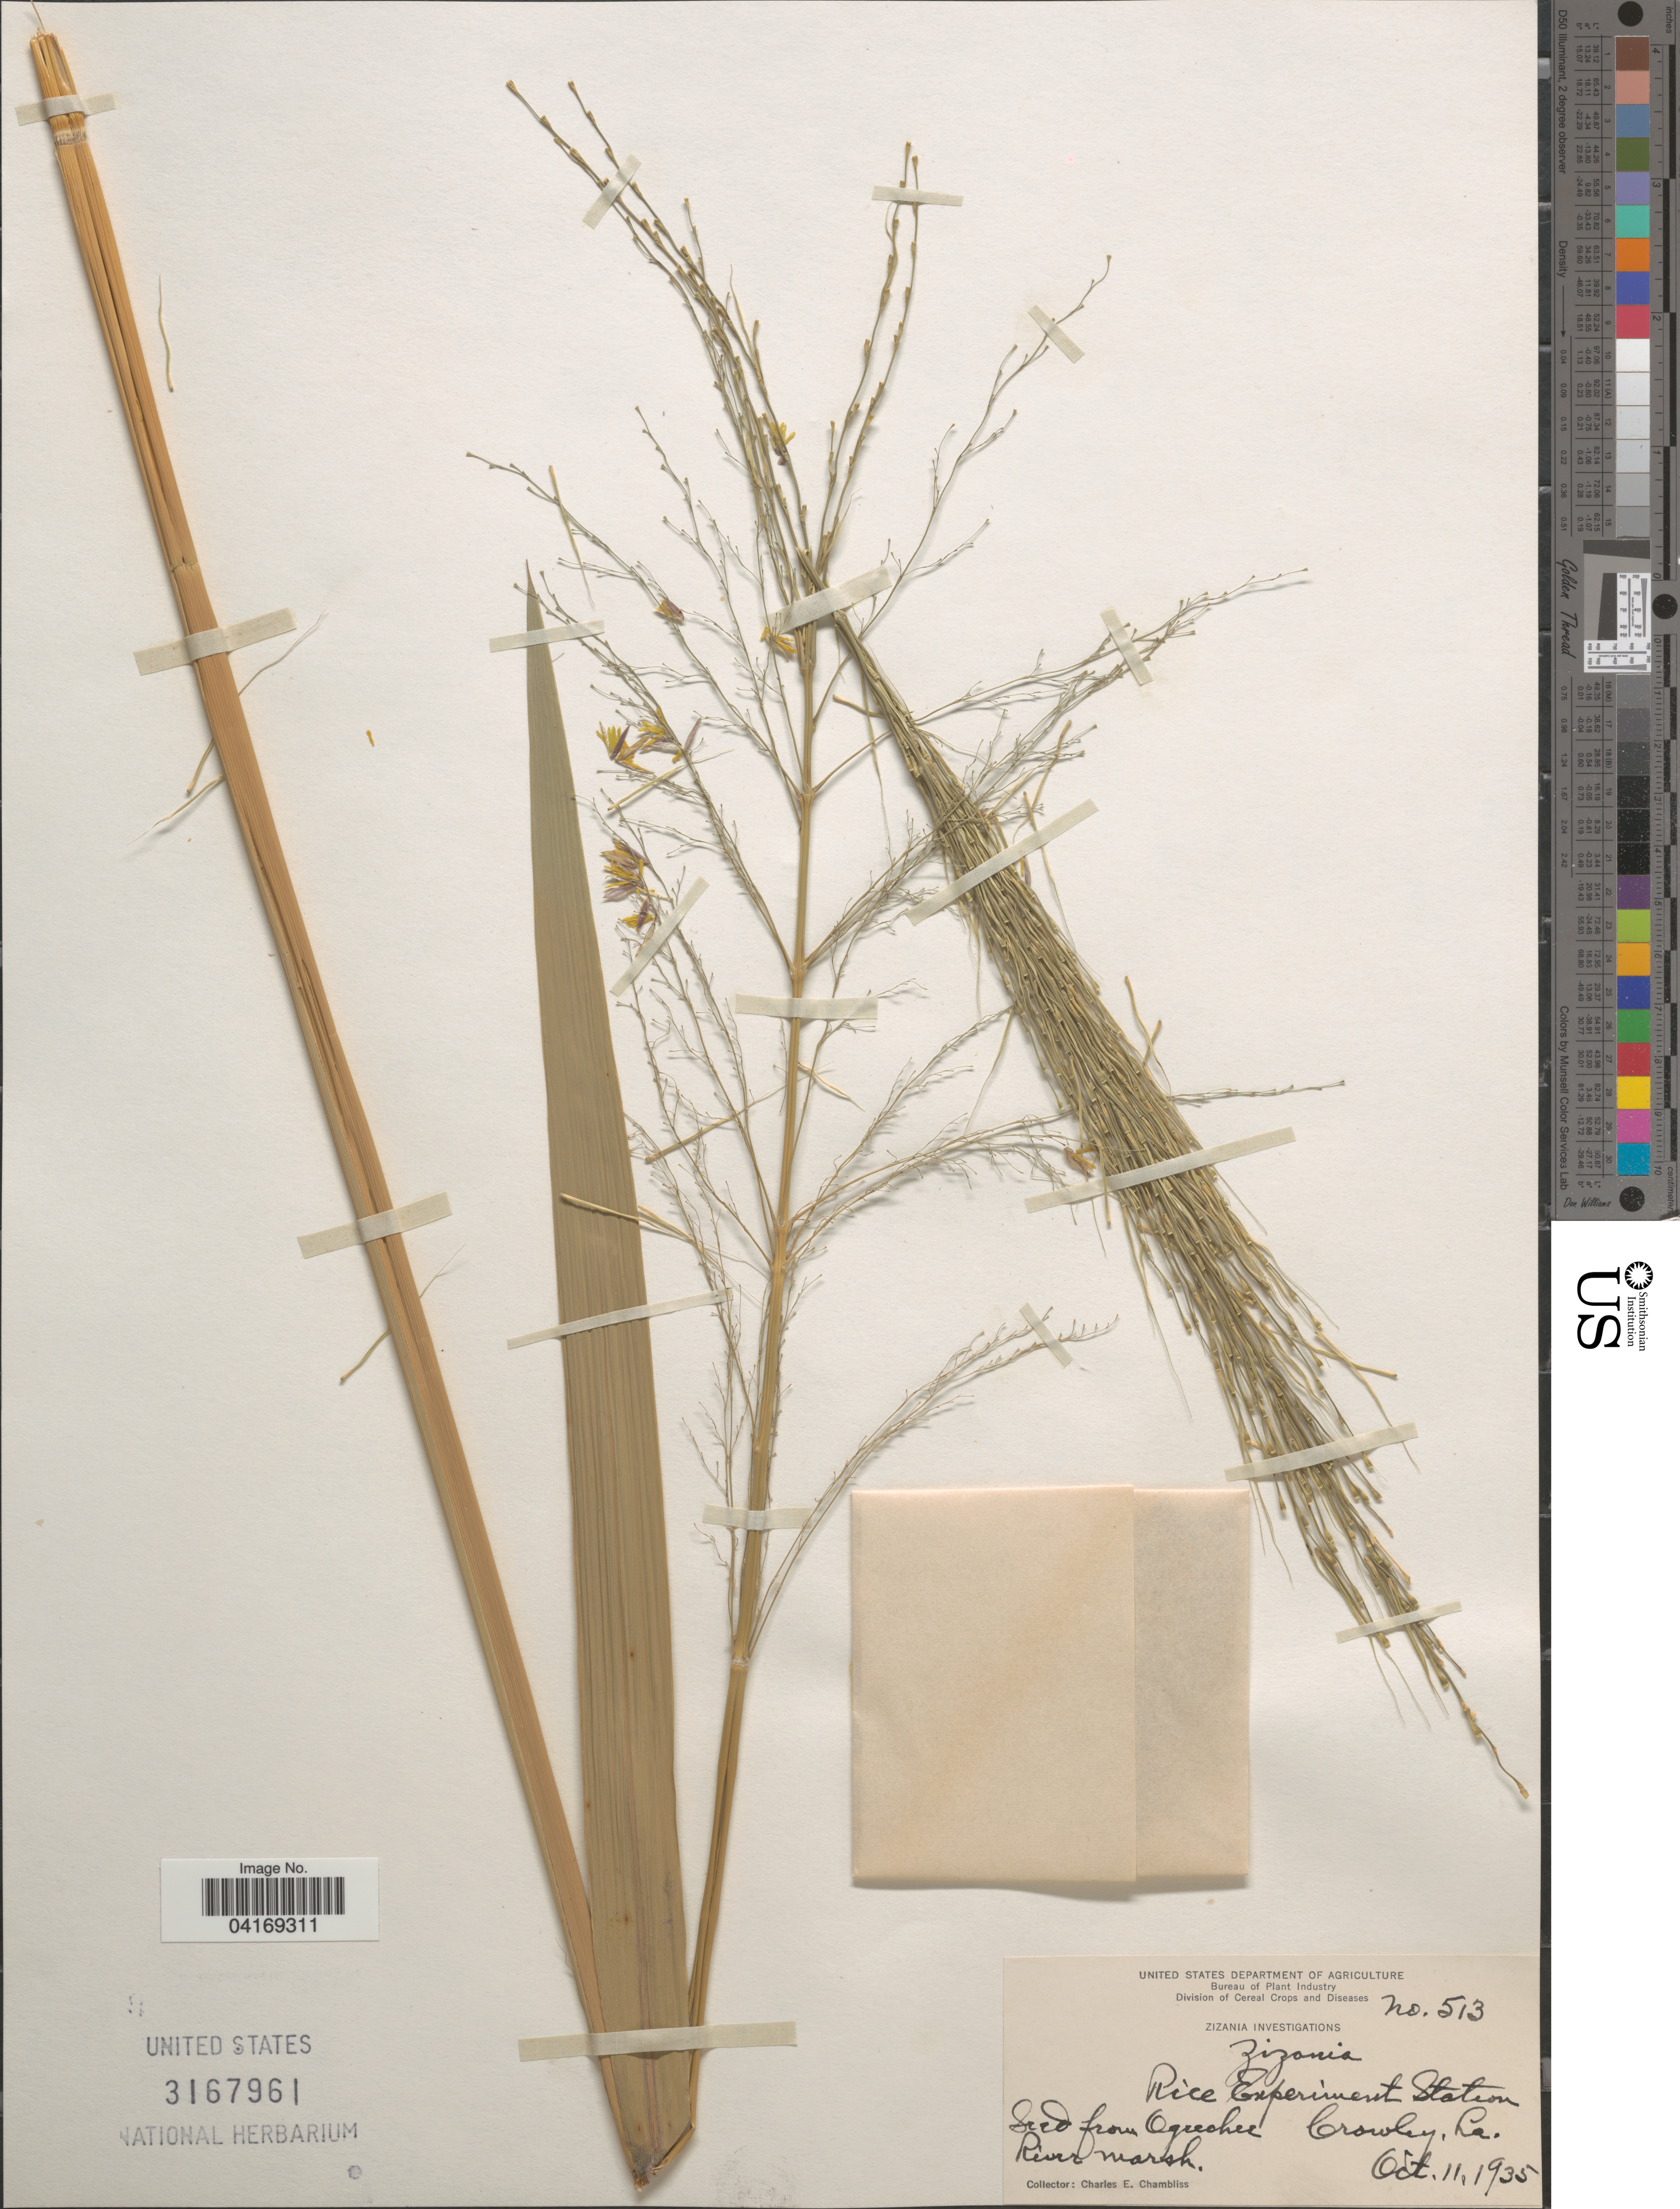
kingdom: Plantae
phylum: Tracheophyta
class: Liliopsida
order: Poales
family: Poaceae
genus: Zizania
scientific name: Zizania sp.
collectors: C. Chambliss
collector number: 513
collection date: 1935-10-11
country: United States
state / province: Louisiana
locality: Rice Experiment Station Crowley.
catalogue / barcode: US 3167961